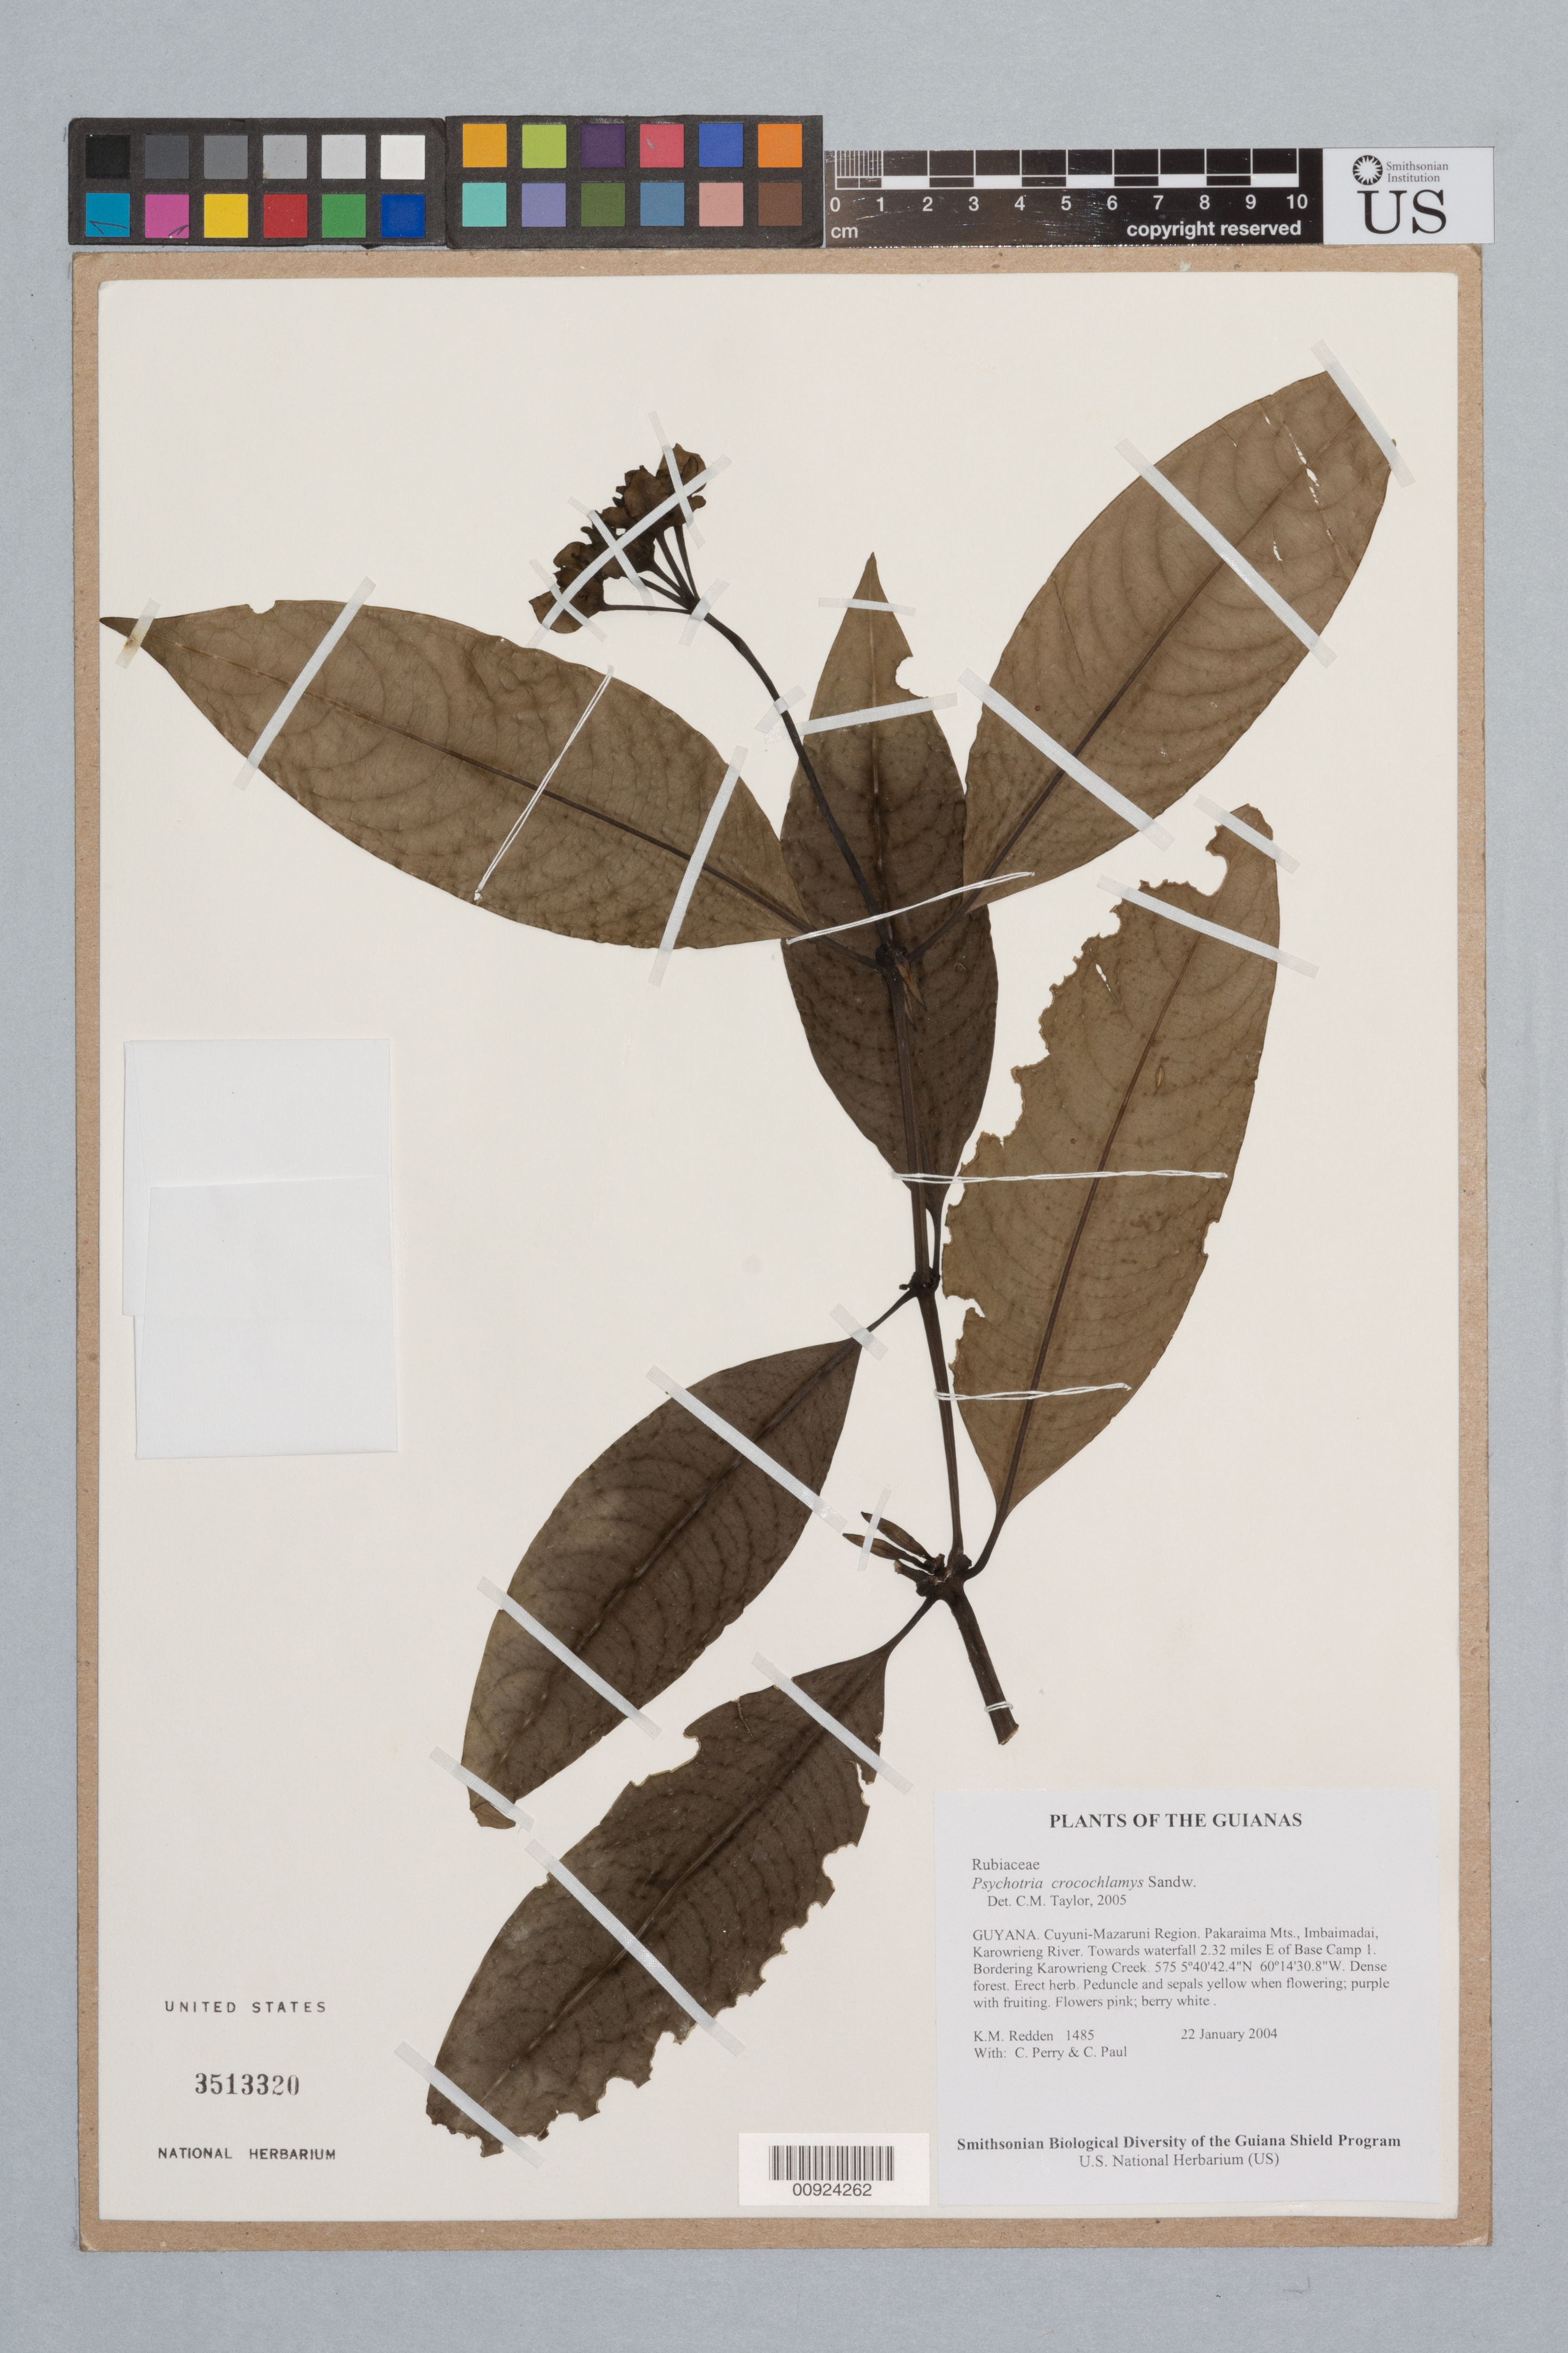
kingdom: Plantae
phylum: Tracheophyta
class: Magnoliopsida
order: Gentianales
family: Rubiaceae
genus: Palicourea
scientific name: Palicourea crocochlamys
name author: (Sandw.) Delprete & J.H. Kirkbr.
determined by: Kirkbride, J. H., Jr.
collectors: K. M. Redden, C. Perry & C. Paul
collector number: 1485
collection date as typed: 22 January 2004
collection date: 2004-01-22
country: Guyana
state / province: Cuyuni-Mazaruni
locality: Pakaraima Mts., Imbaimadai, Karowrieng River. Towards waterfall 2.32 miles E of Base Camp 1. Bordering Karowrieng Creek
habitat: Dense forest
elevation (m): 575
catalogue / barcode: US 3513320